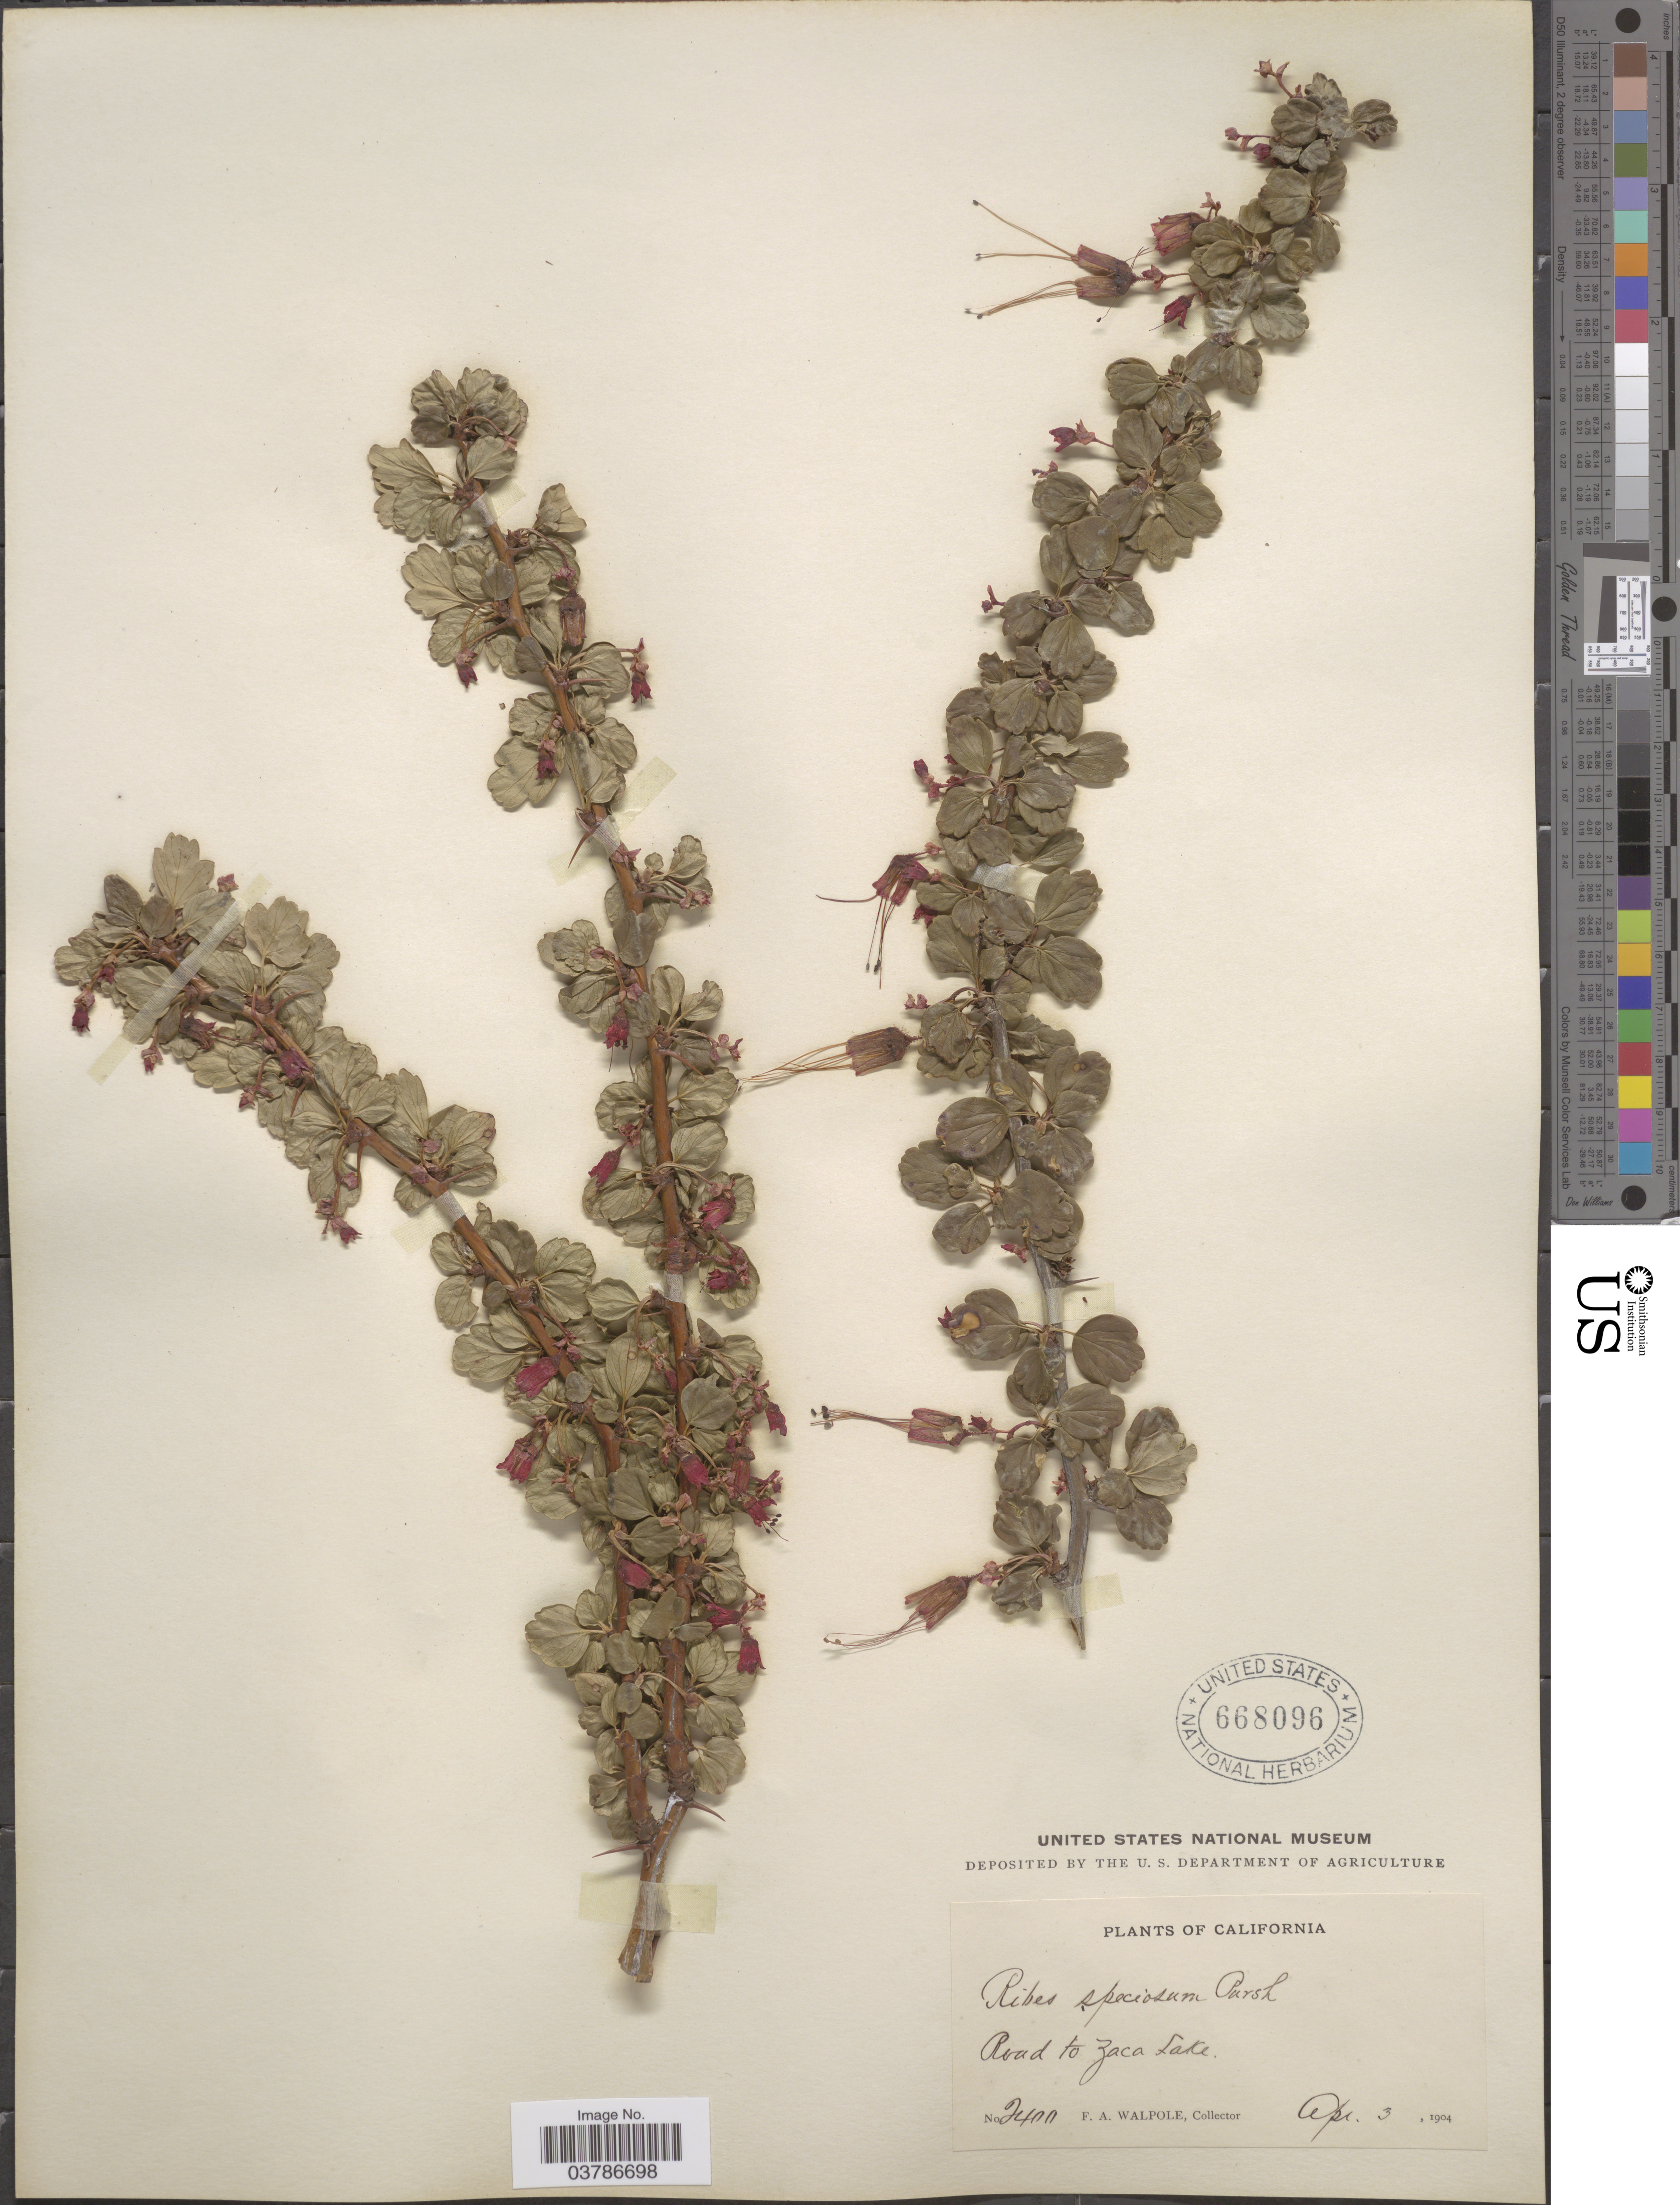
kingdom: Plantae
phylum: Tracheophyta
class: Magnoliopsida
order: Saxifragales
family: Grossulariaceae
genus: Ribes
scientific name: Ribes speciosum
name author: Pursh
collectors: F. Walpole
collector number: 2400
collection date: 1904-04-03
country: United States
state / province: California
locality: Road to Zaca Lake.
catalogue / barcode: US 668096